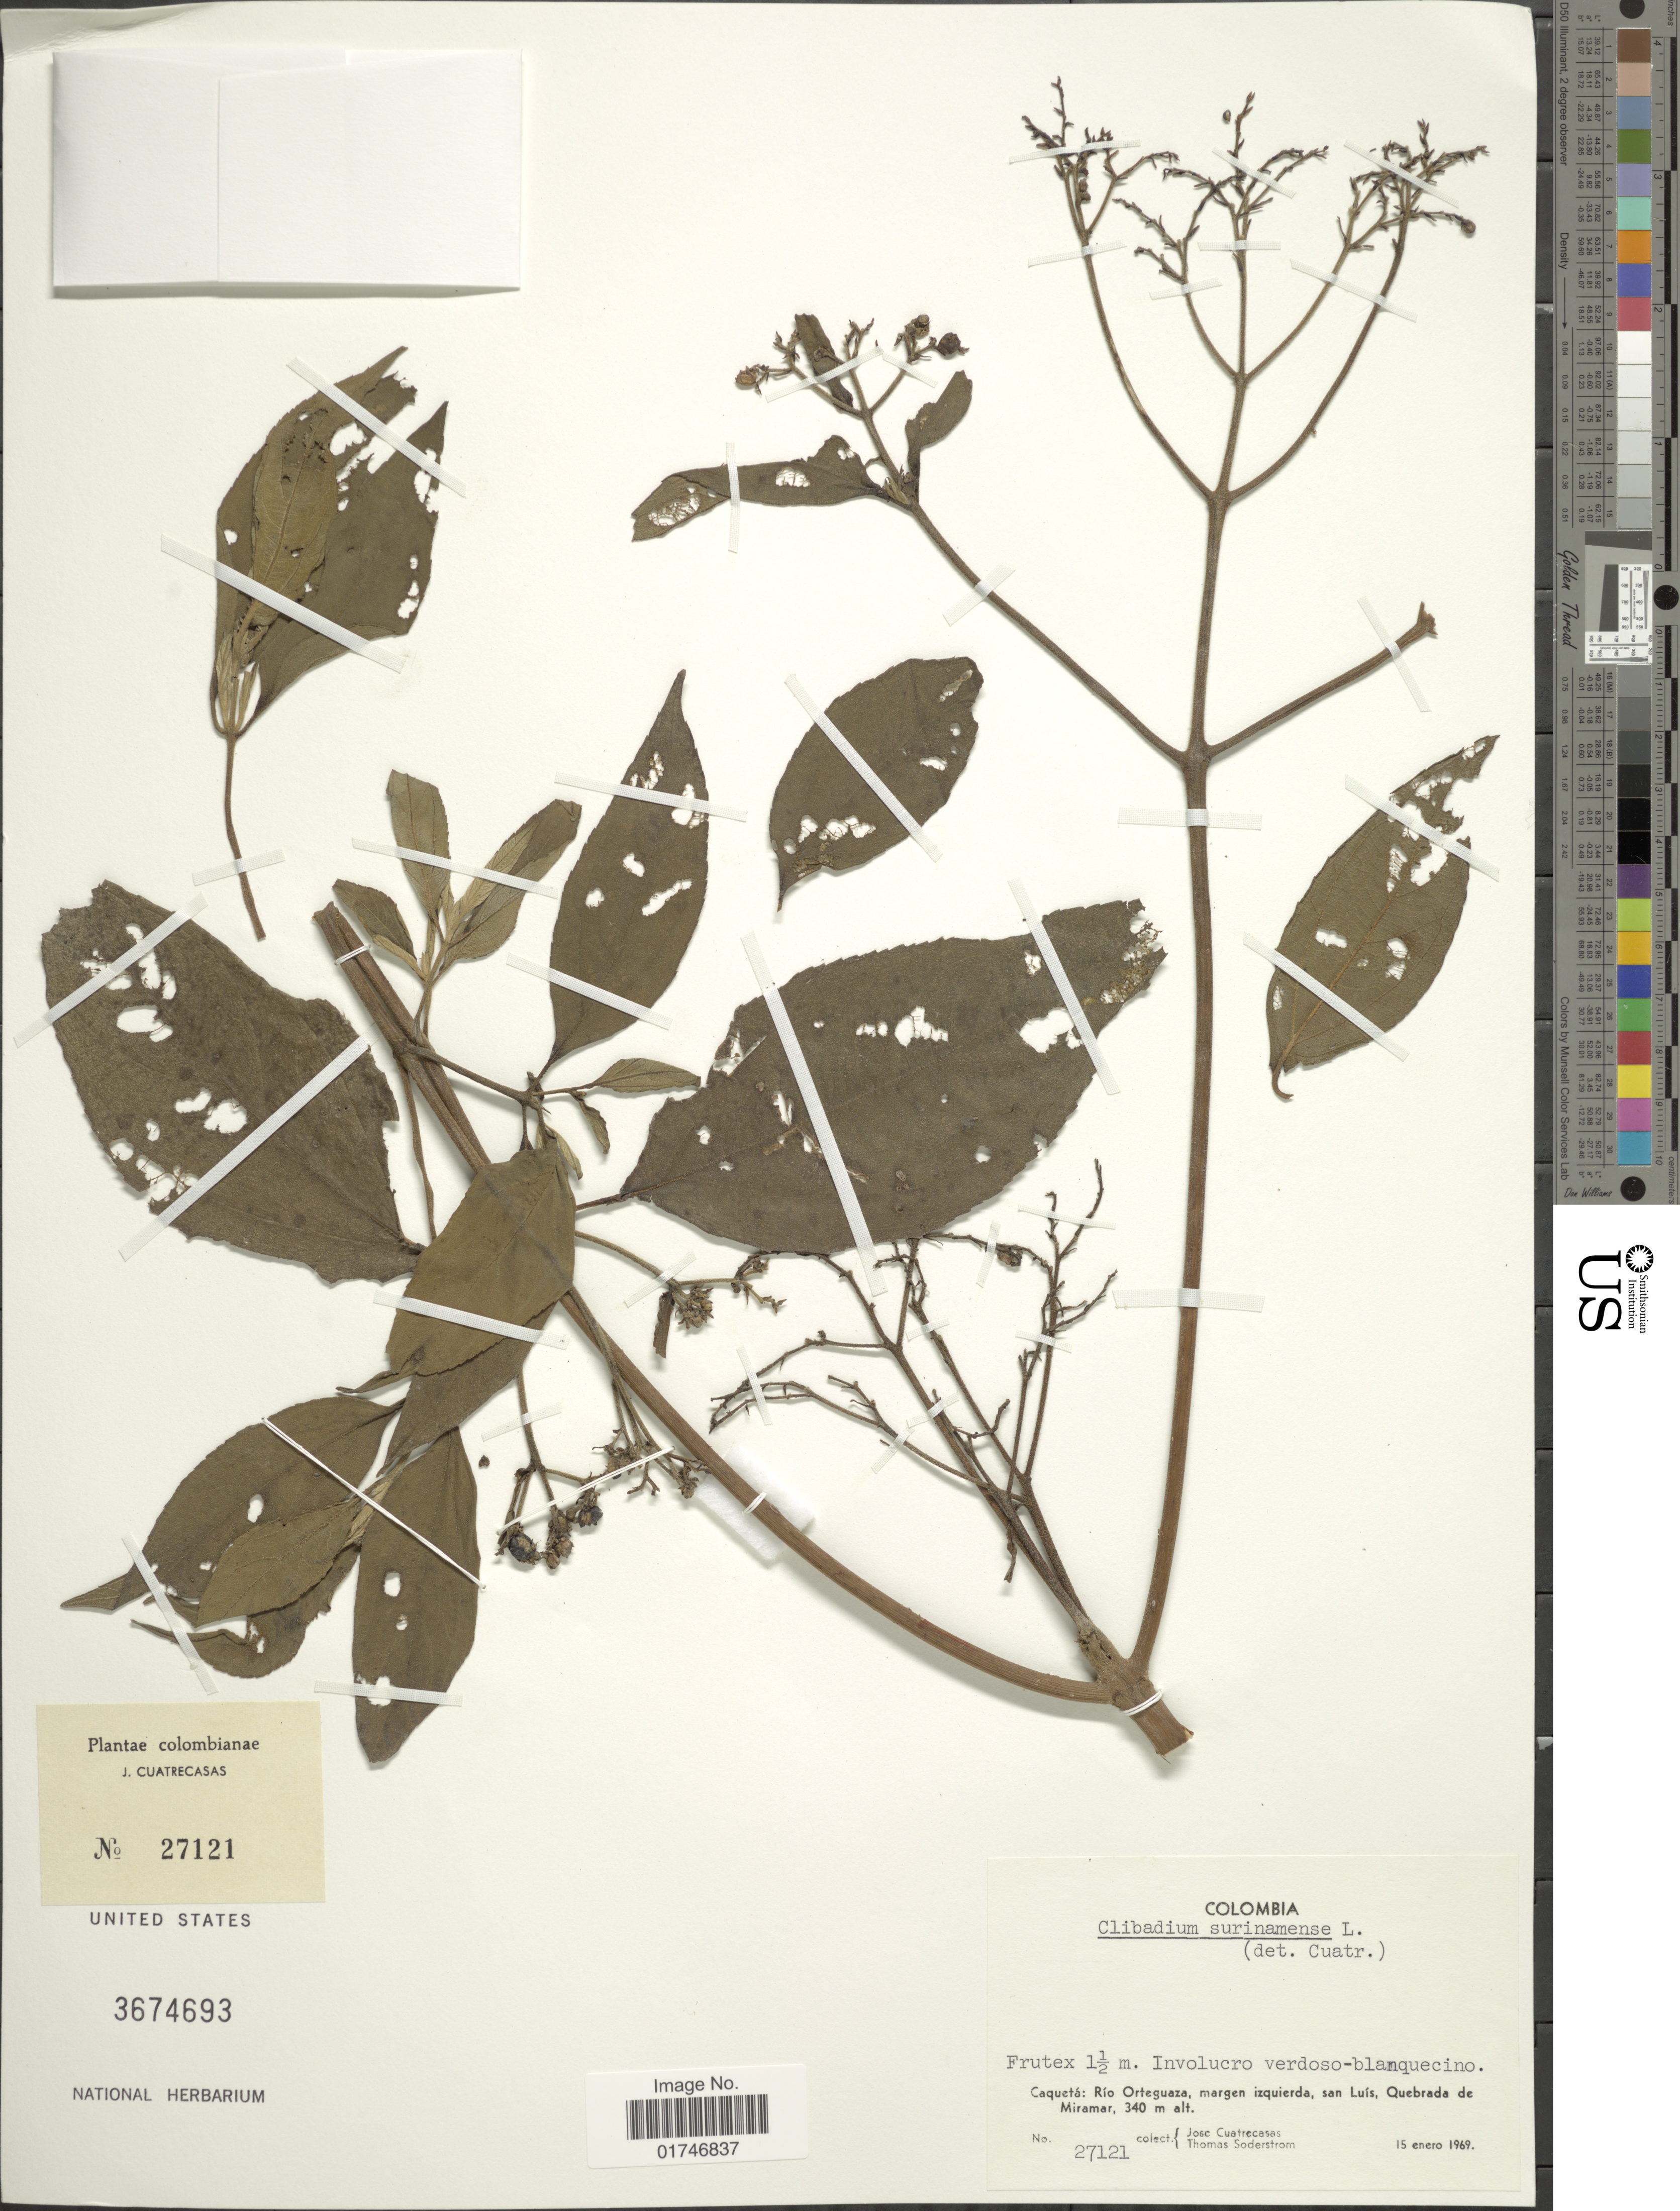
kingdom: Plantae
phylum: Tracheophyta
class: Magnoliopsida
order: Asterales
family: Asteraceae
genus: Clibadium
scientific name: Clibadium surinamense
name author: L.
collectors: J. Cuatrecasas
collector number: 27121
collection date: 1969-01-15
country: Colombia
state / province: Caquetá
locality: Caquetá: Río Ortegueza, margen izquierda, san Luis, Quebrada de Miramar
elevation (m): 340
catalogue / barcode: US 3674693